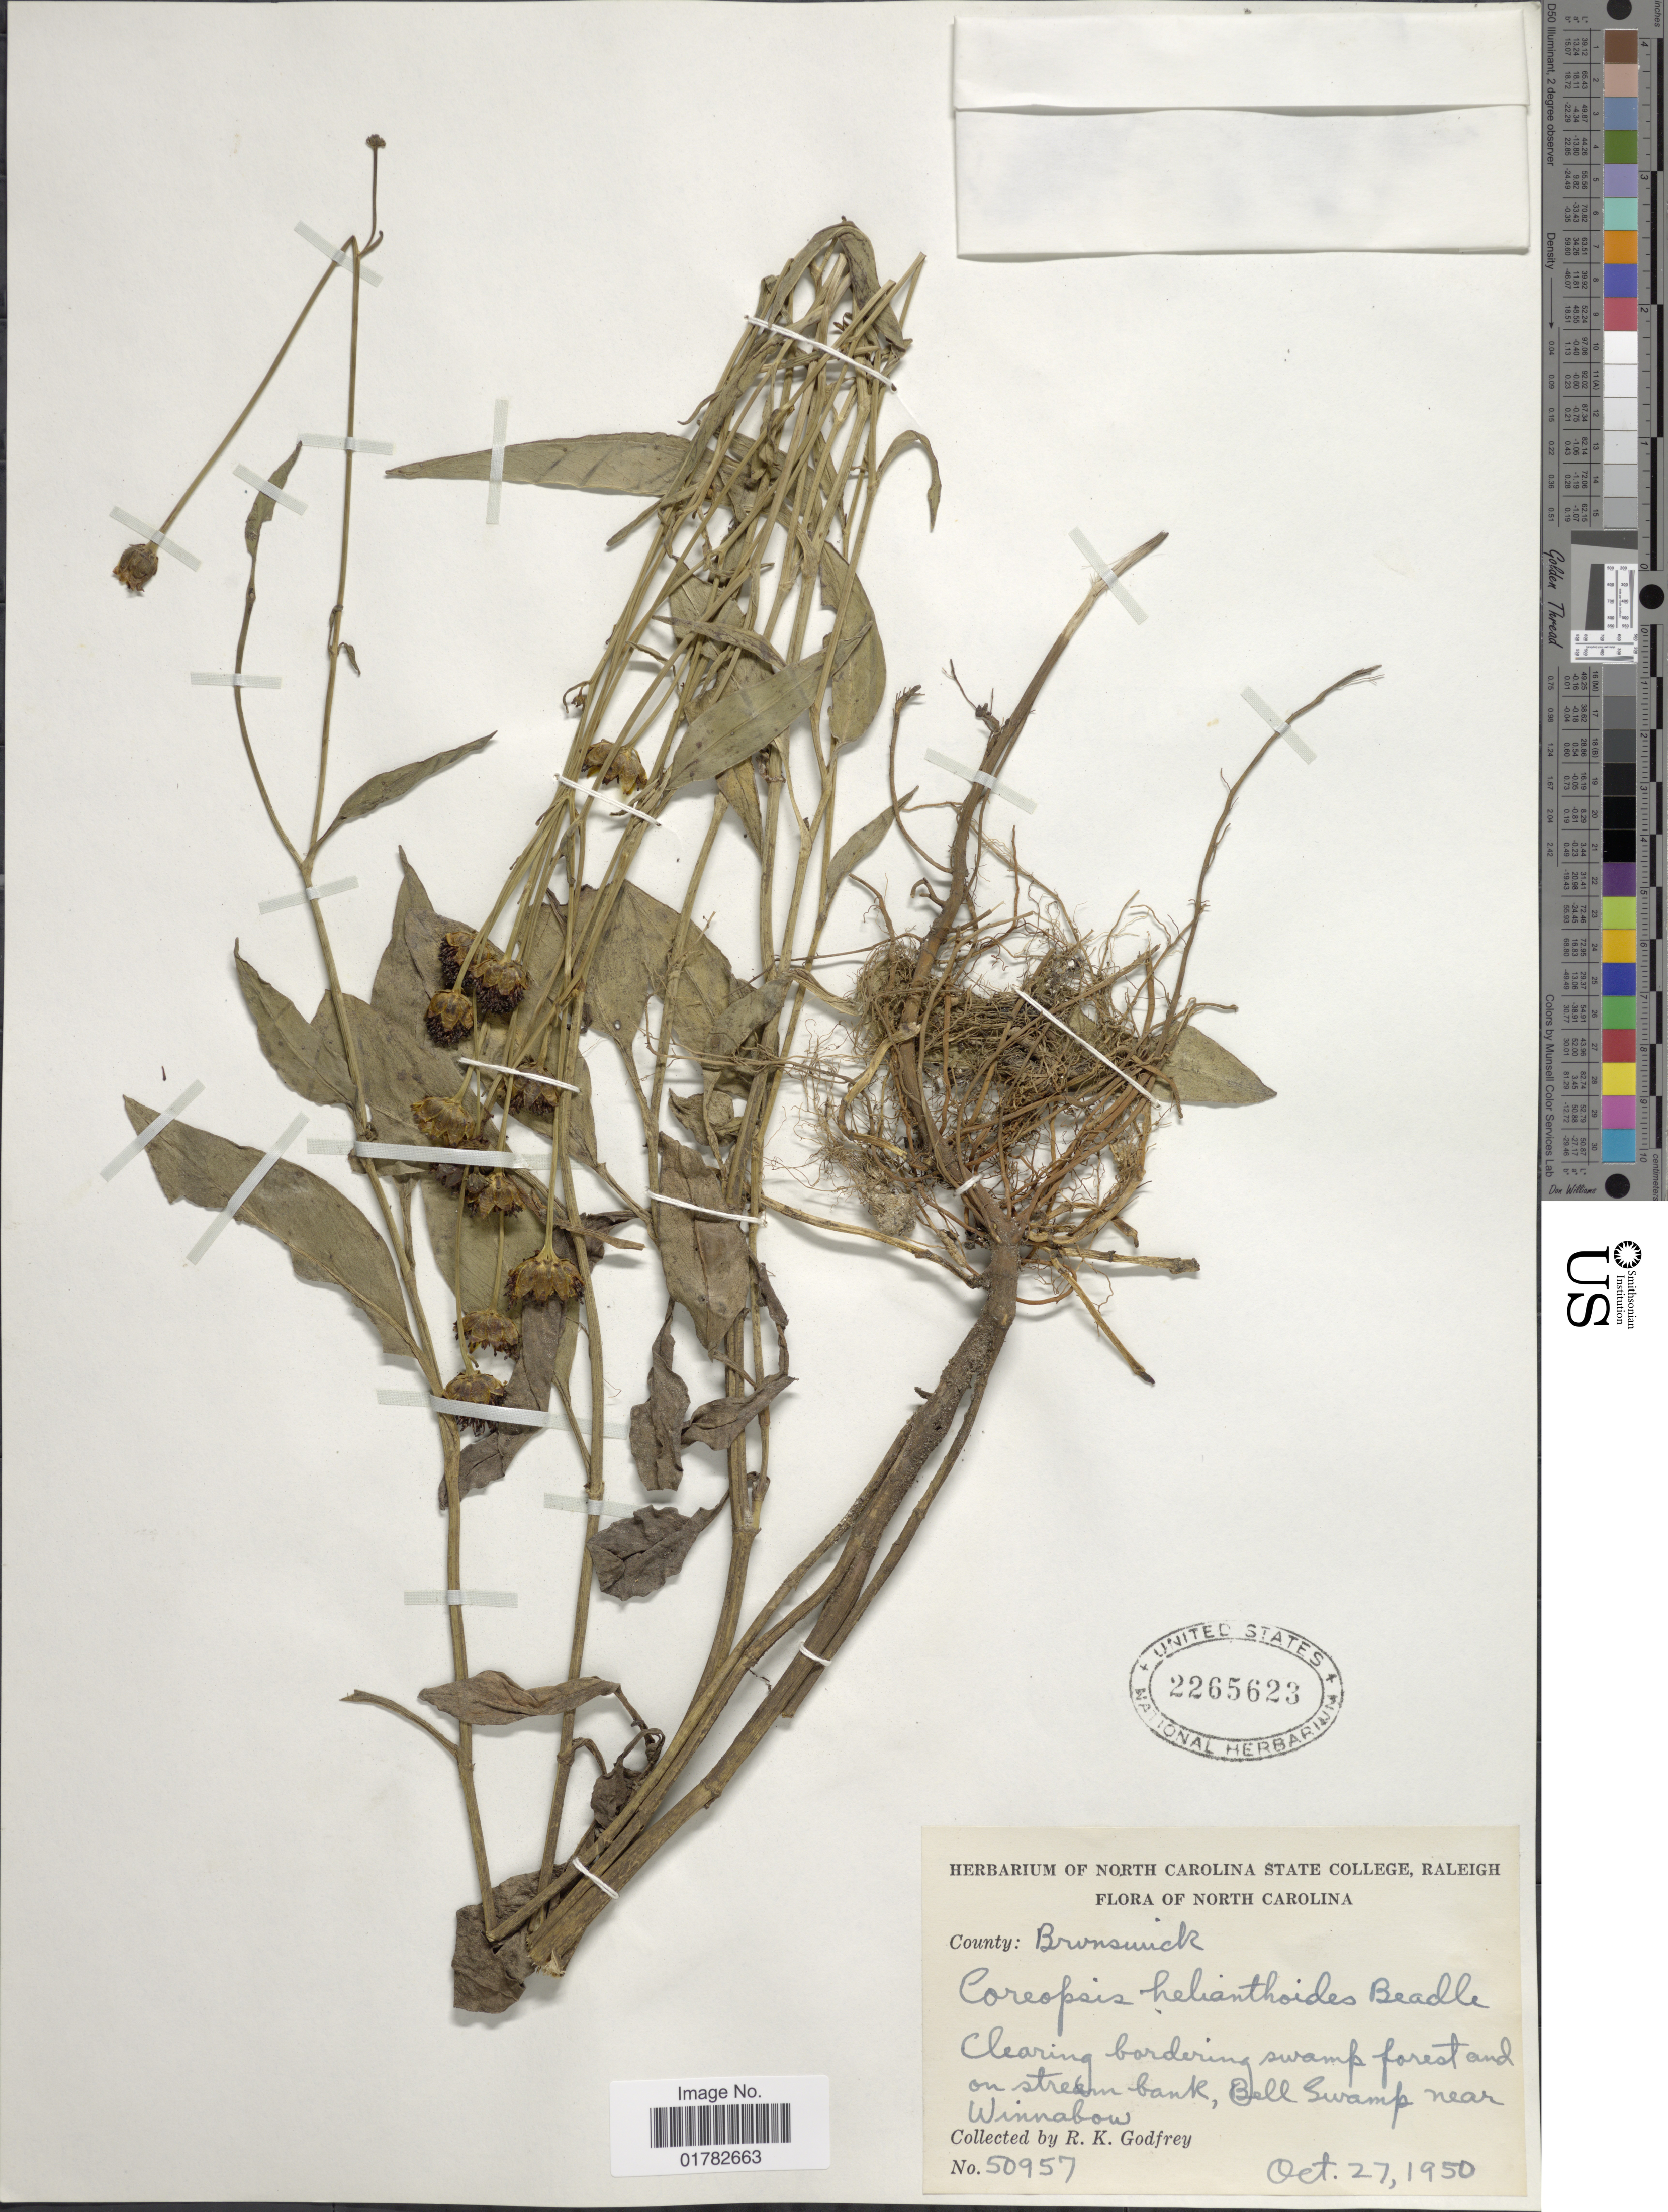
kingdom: Plantae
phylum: Tracheophyta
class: Magnoliopsida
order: Asterales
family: Asteraceae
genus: Coreopsis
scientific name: Coreopsis helianthoides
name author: Beadle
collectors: R. K. Godfrey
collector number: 50957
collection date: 1950-10-27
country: United States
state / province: North Carolina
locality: Clearing bordering swamp forest and on stream bank, Bell Swamp near Winnabow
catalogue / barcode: US 2265623